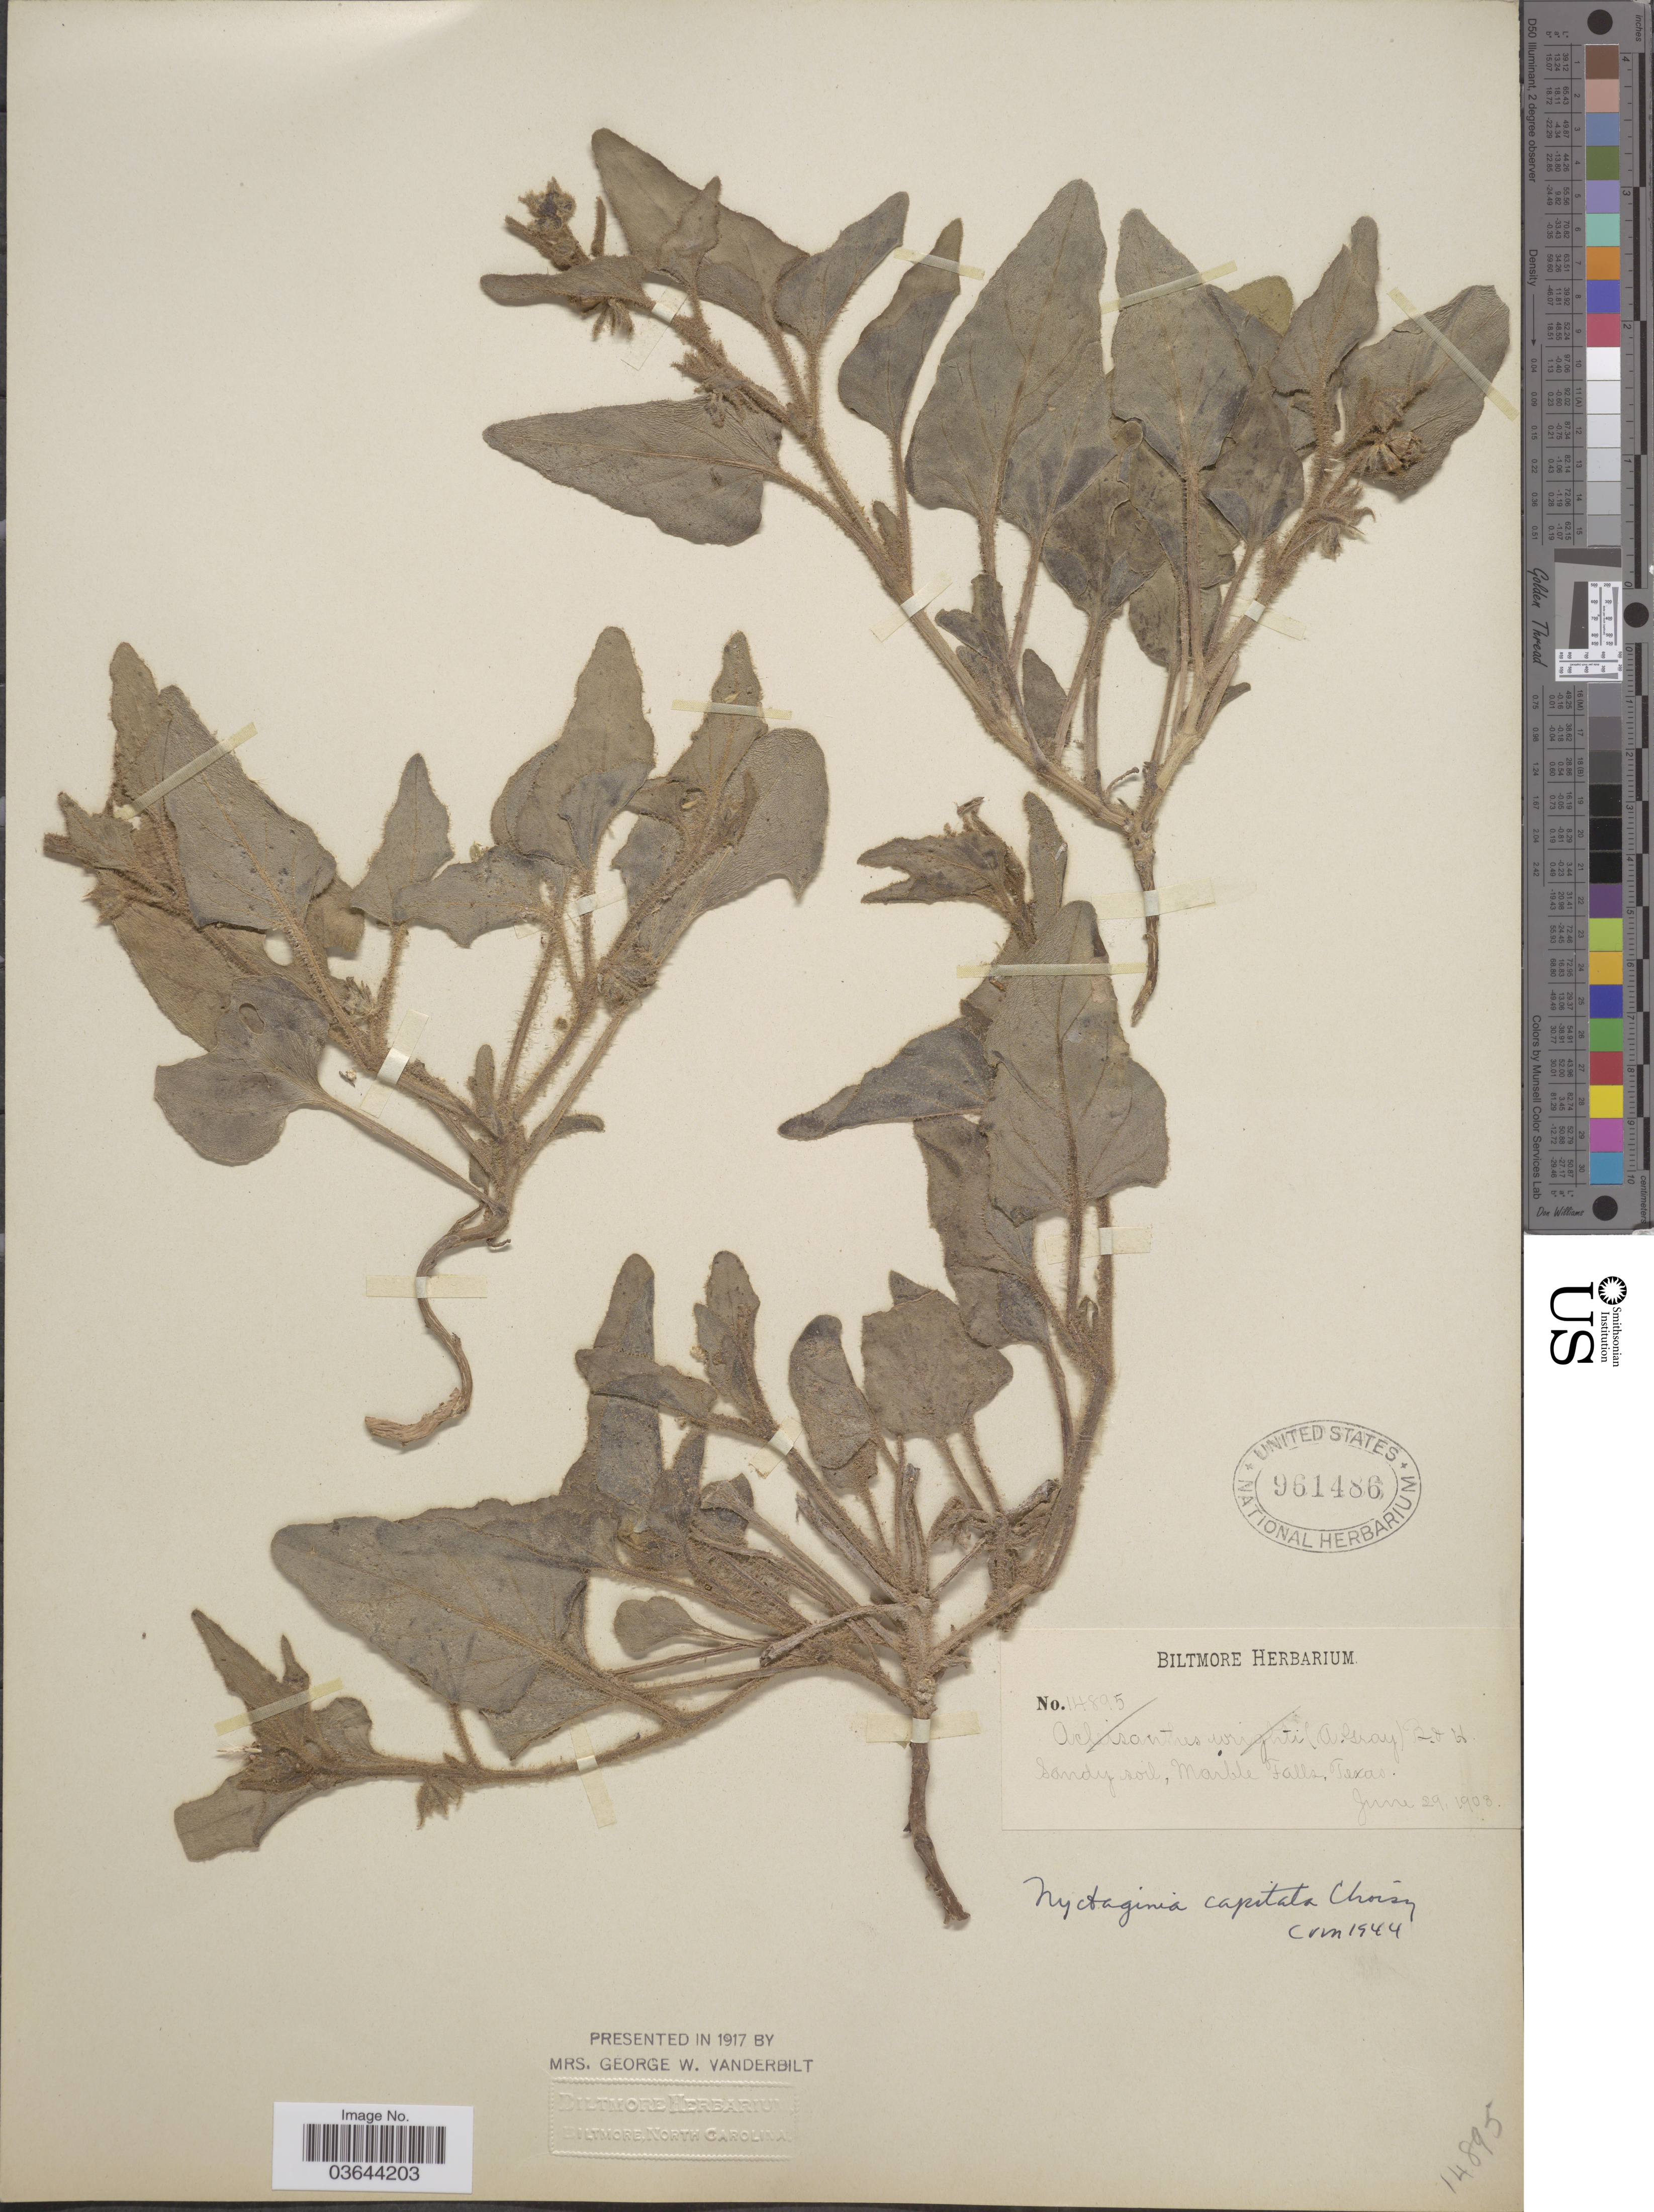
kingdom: Plantae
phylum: Tracheophyta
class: Magnoliopsida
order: Caryophyllales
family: Nyctaginaceae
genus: Nyctaginia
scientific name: Nyctaginia capitata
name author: Choisy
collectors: ex herb. Biltmore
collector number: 14895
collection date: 1908-06-29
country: United States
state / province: Texas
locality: Marble Falls.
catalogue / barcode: US 961486